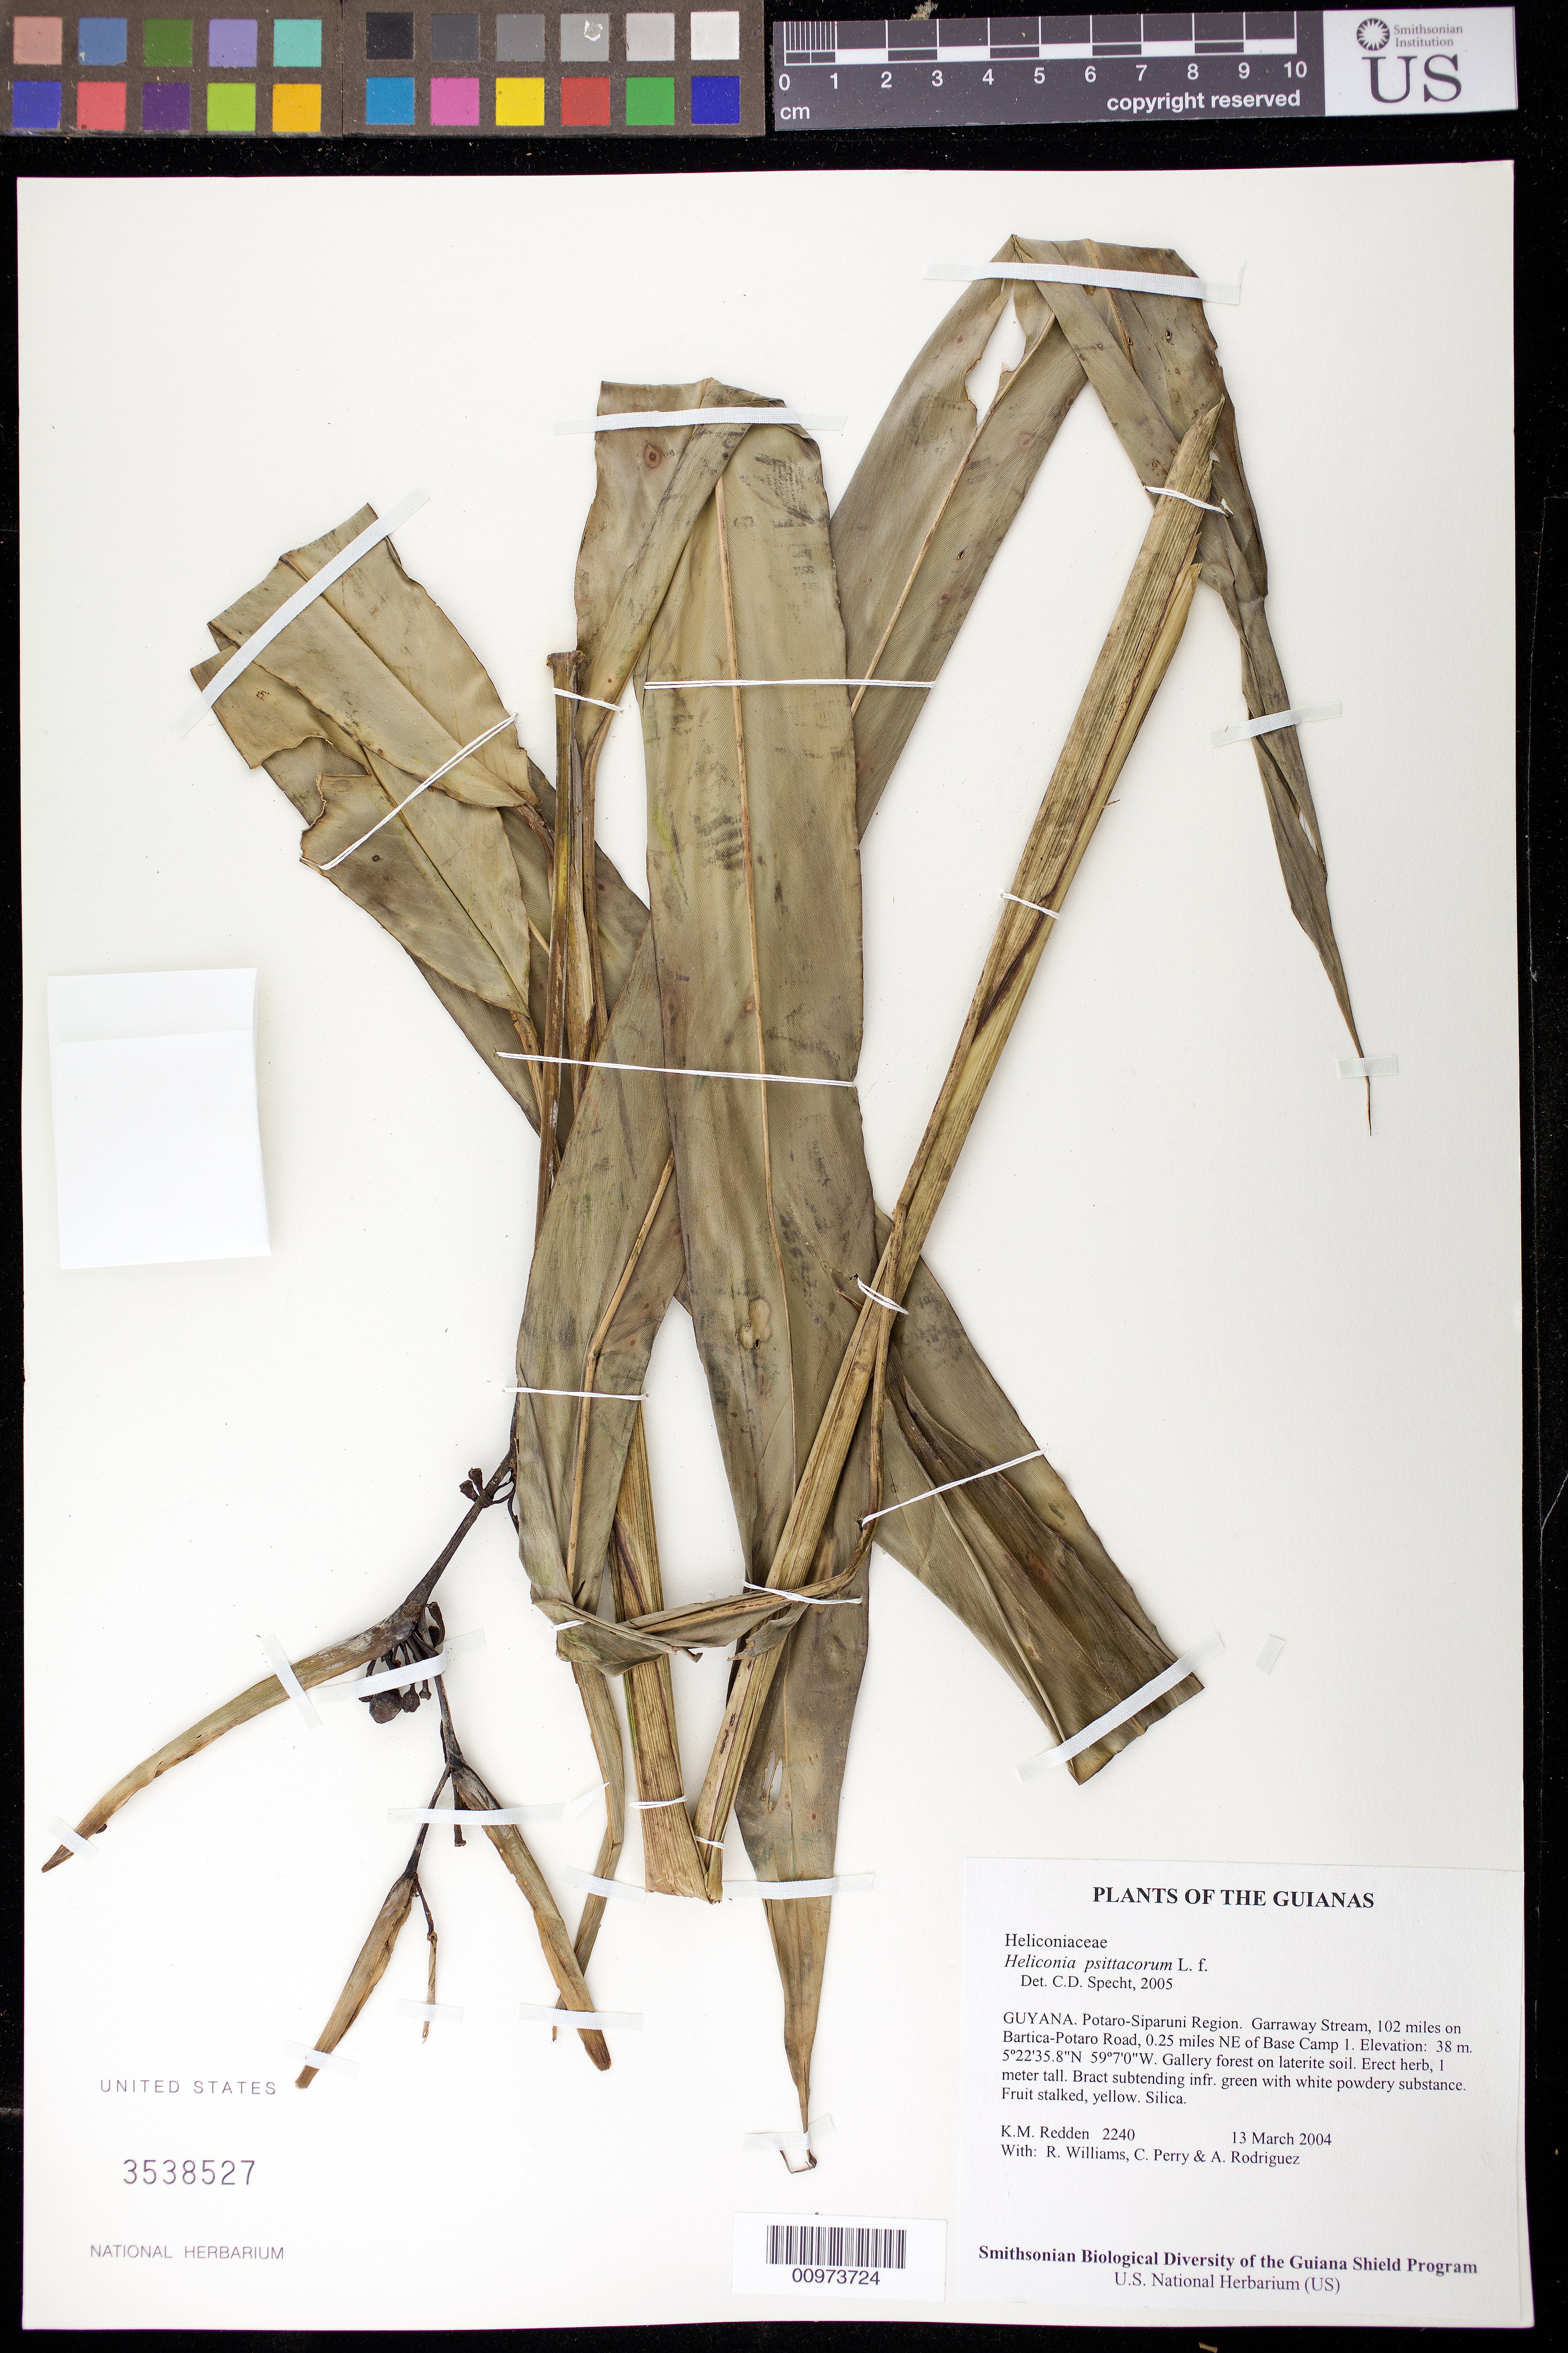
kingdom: Plantae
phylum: Tracheophyta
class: Liliopsida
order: Zingiberales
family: Heliconiaceae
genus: Heliconia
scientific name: Heliconia psittacorum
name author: L. f.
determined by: Specht, Chelsea D., University of California (UNITED STATES)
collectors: K. M. Redden, R. Williams, C. Perry & A. Rodriguez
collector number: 2240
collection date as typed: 13 March 2004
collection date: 2004-03-13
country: Guyana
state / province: Potaro-Siparuni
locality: Garraway Stream, 102 miles on Bartica-Potaro Road, 0.25 miles NE of Base Camp 1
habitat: Gallery forest on laterite soil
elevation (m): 38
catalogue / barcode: US 3538527